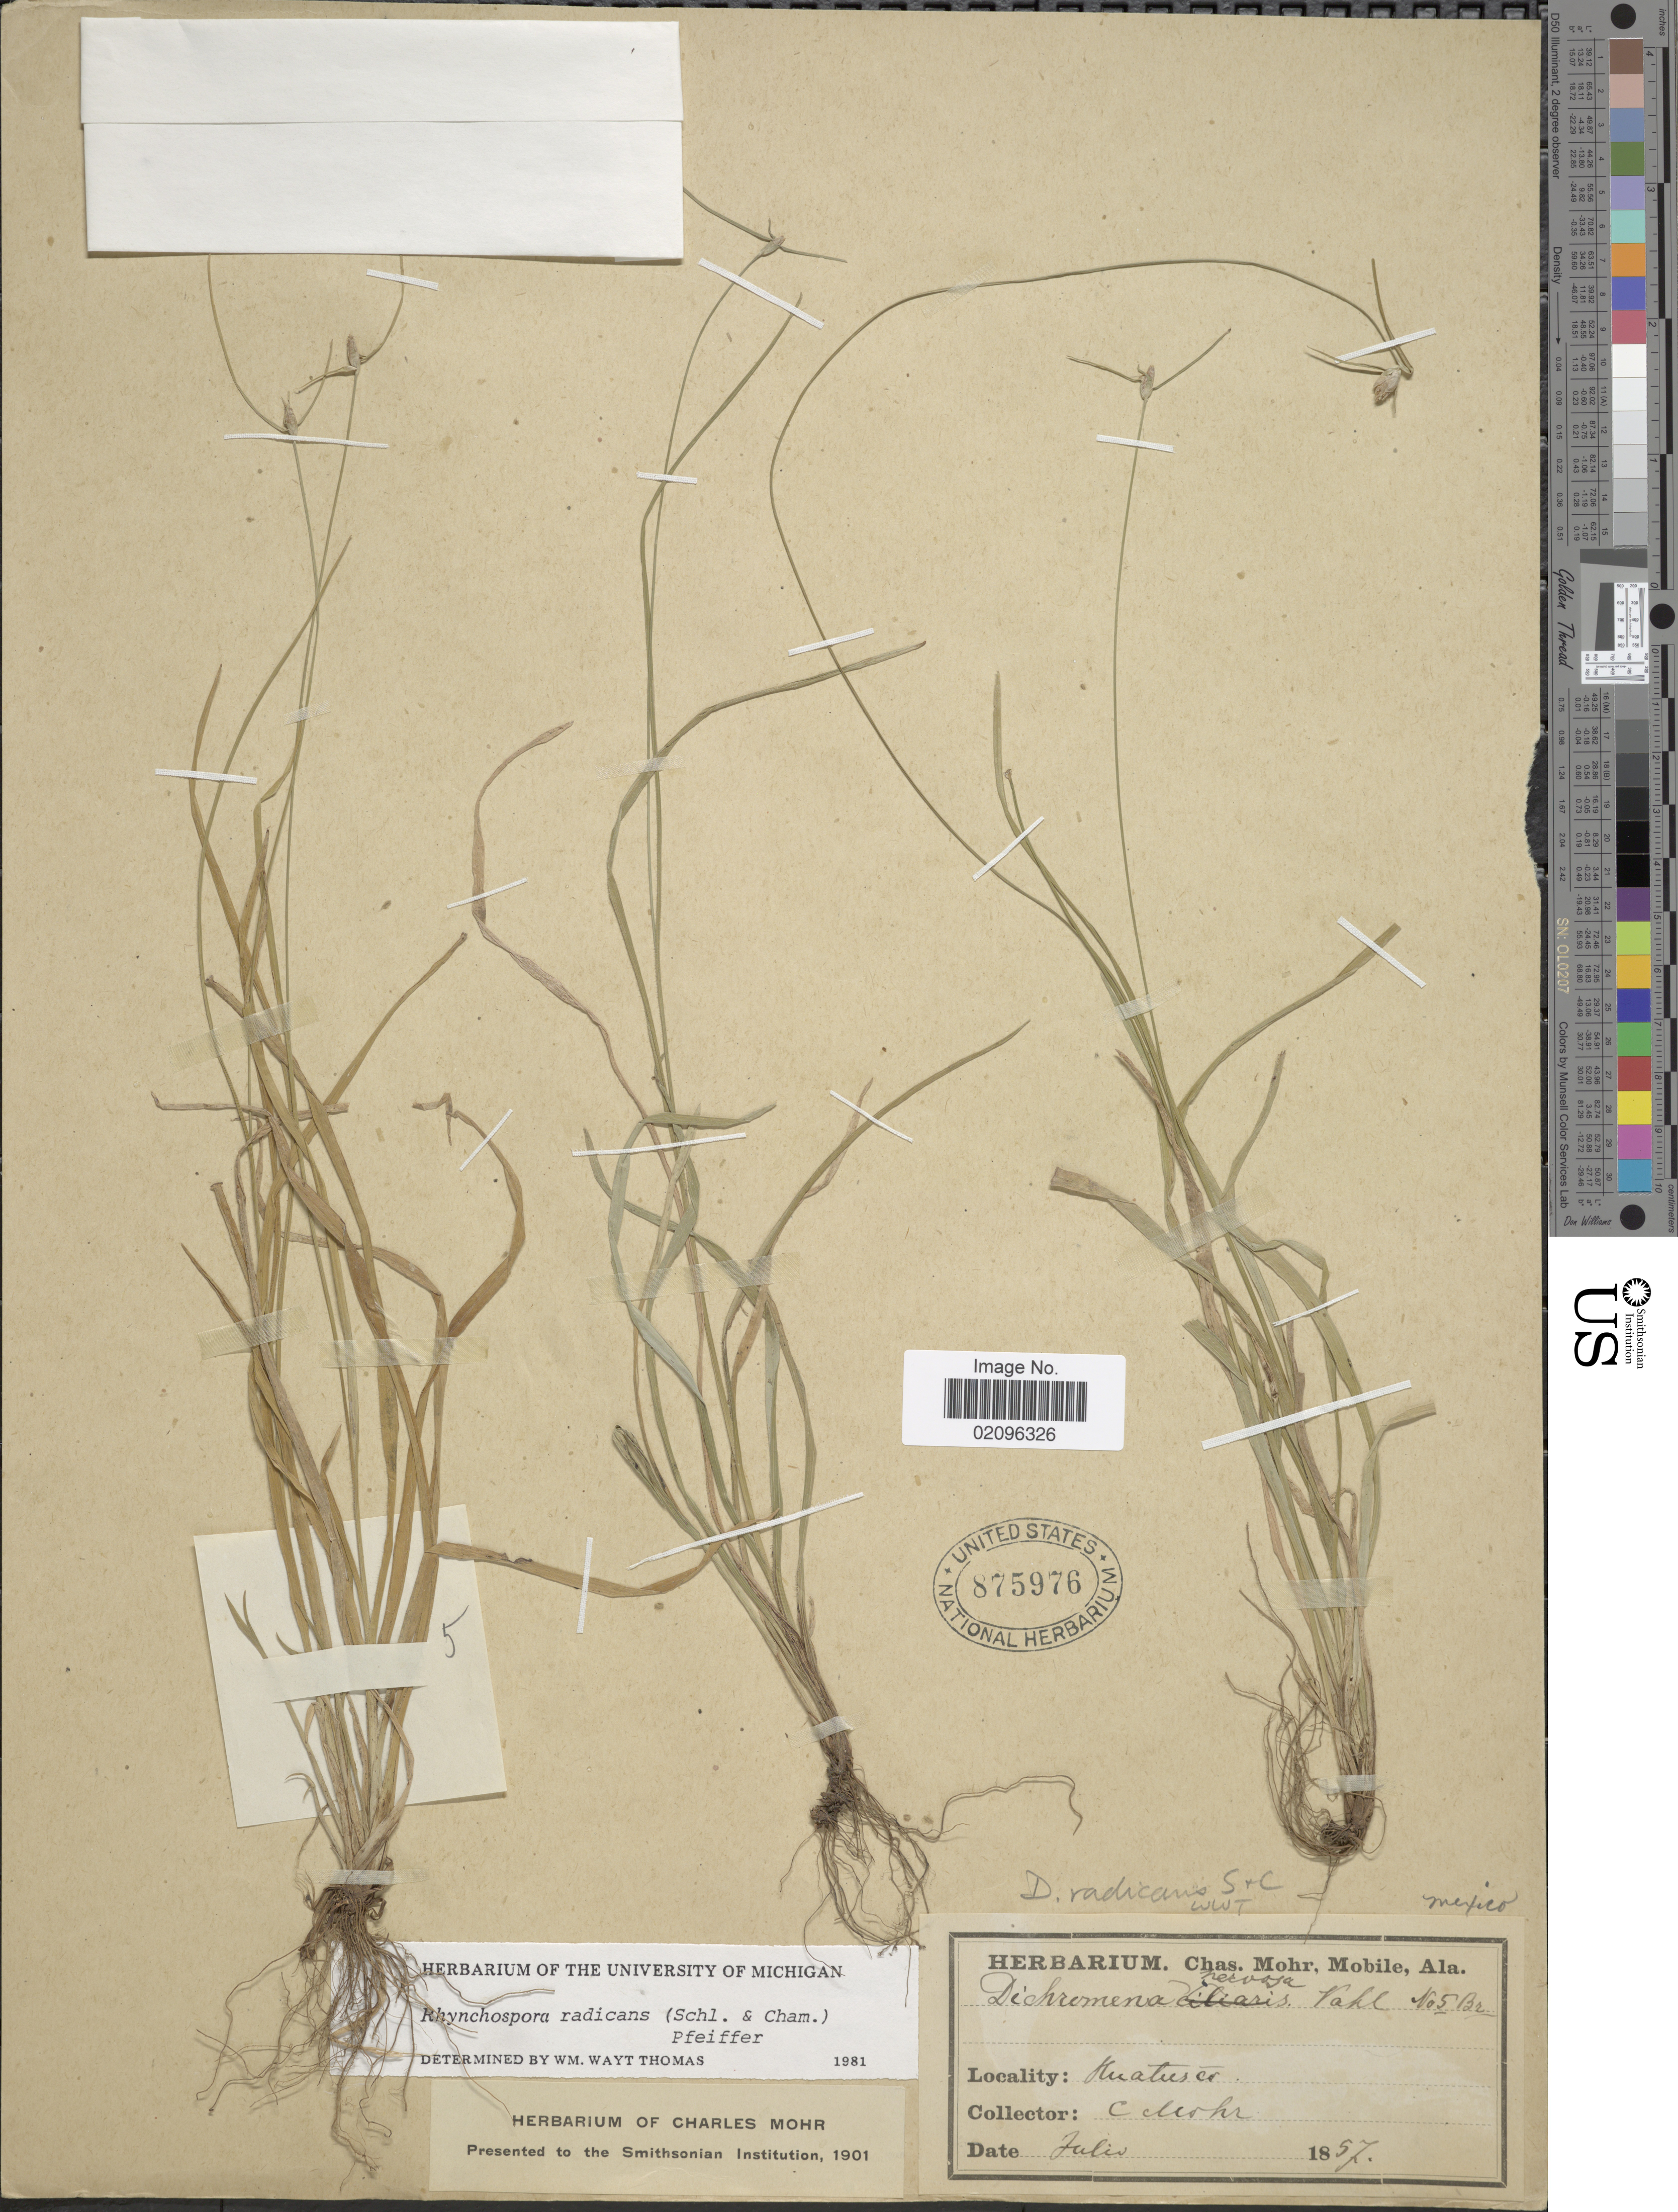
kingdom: Plantae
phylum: Tracheophyta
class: Liliopsida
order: Poales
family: Cyperaceae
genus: Rhynchospora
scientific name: Rhynchospora radicans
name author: (Schltdl. & Cham.) H. Pfeiff.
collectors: Mohr, C. T. (herbarium)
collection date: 1857-07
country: Mexico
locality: Huatusco. Mexico.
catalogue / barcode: US 875976